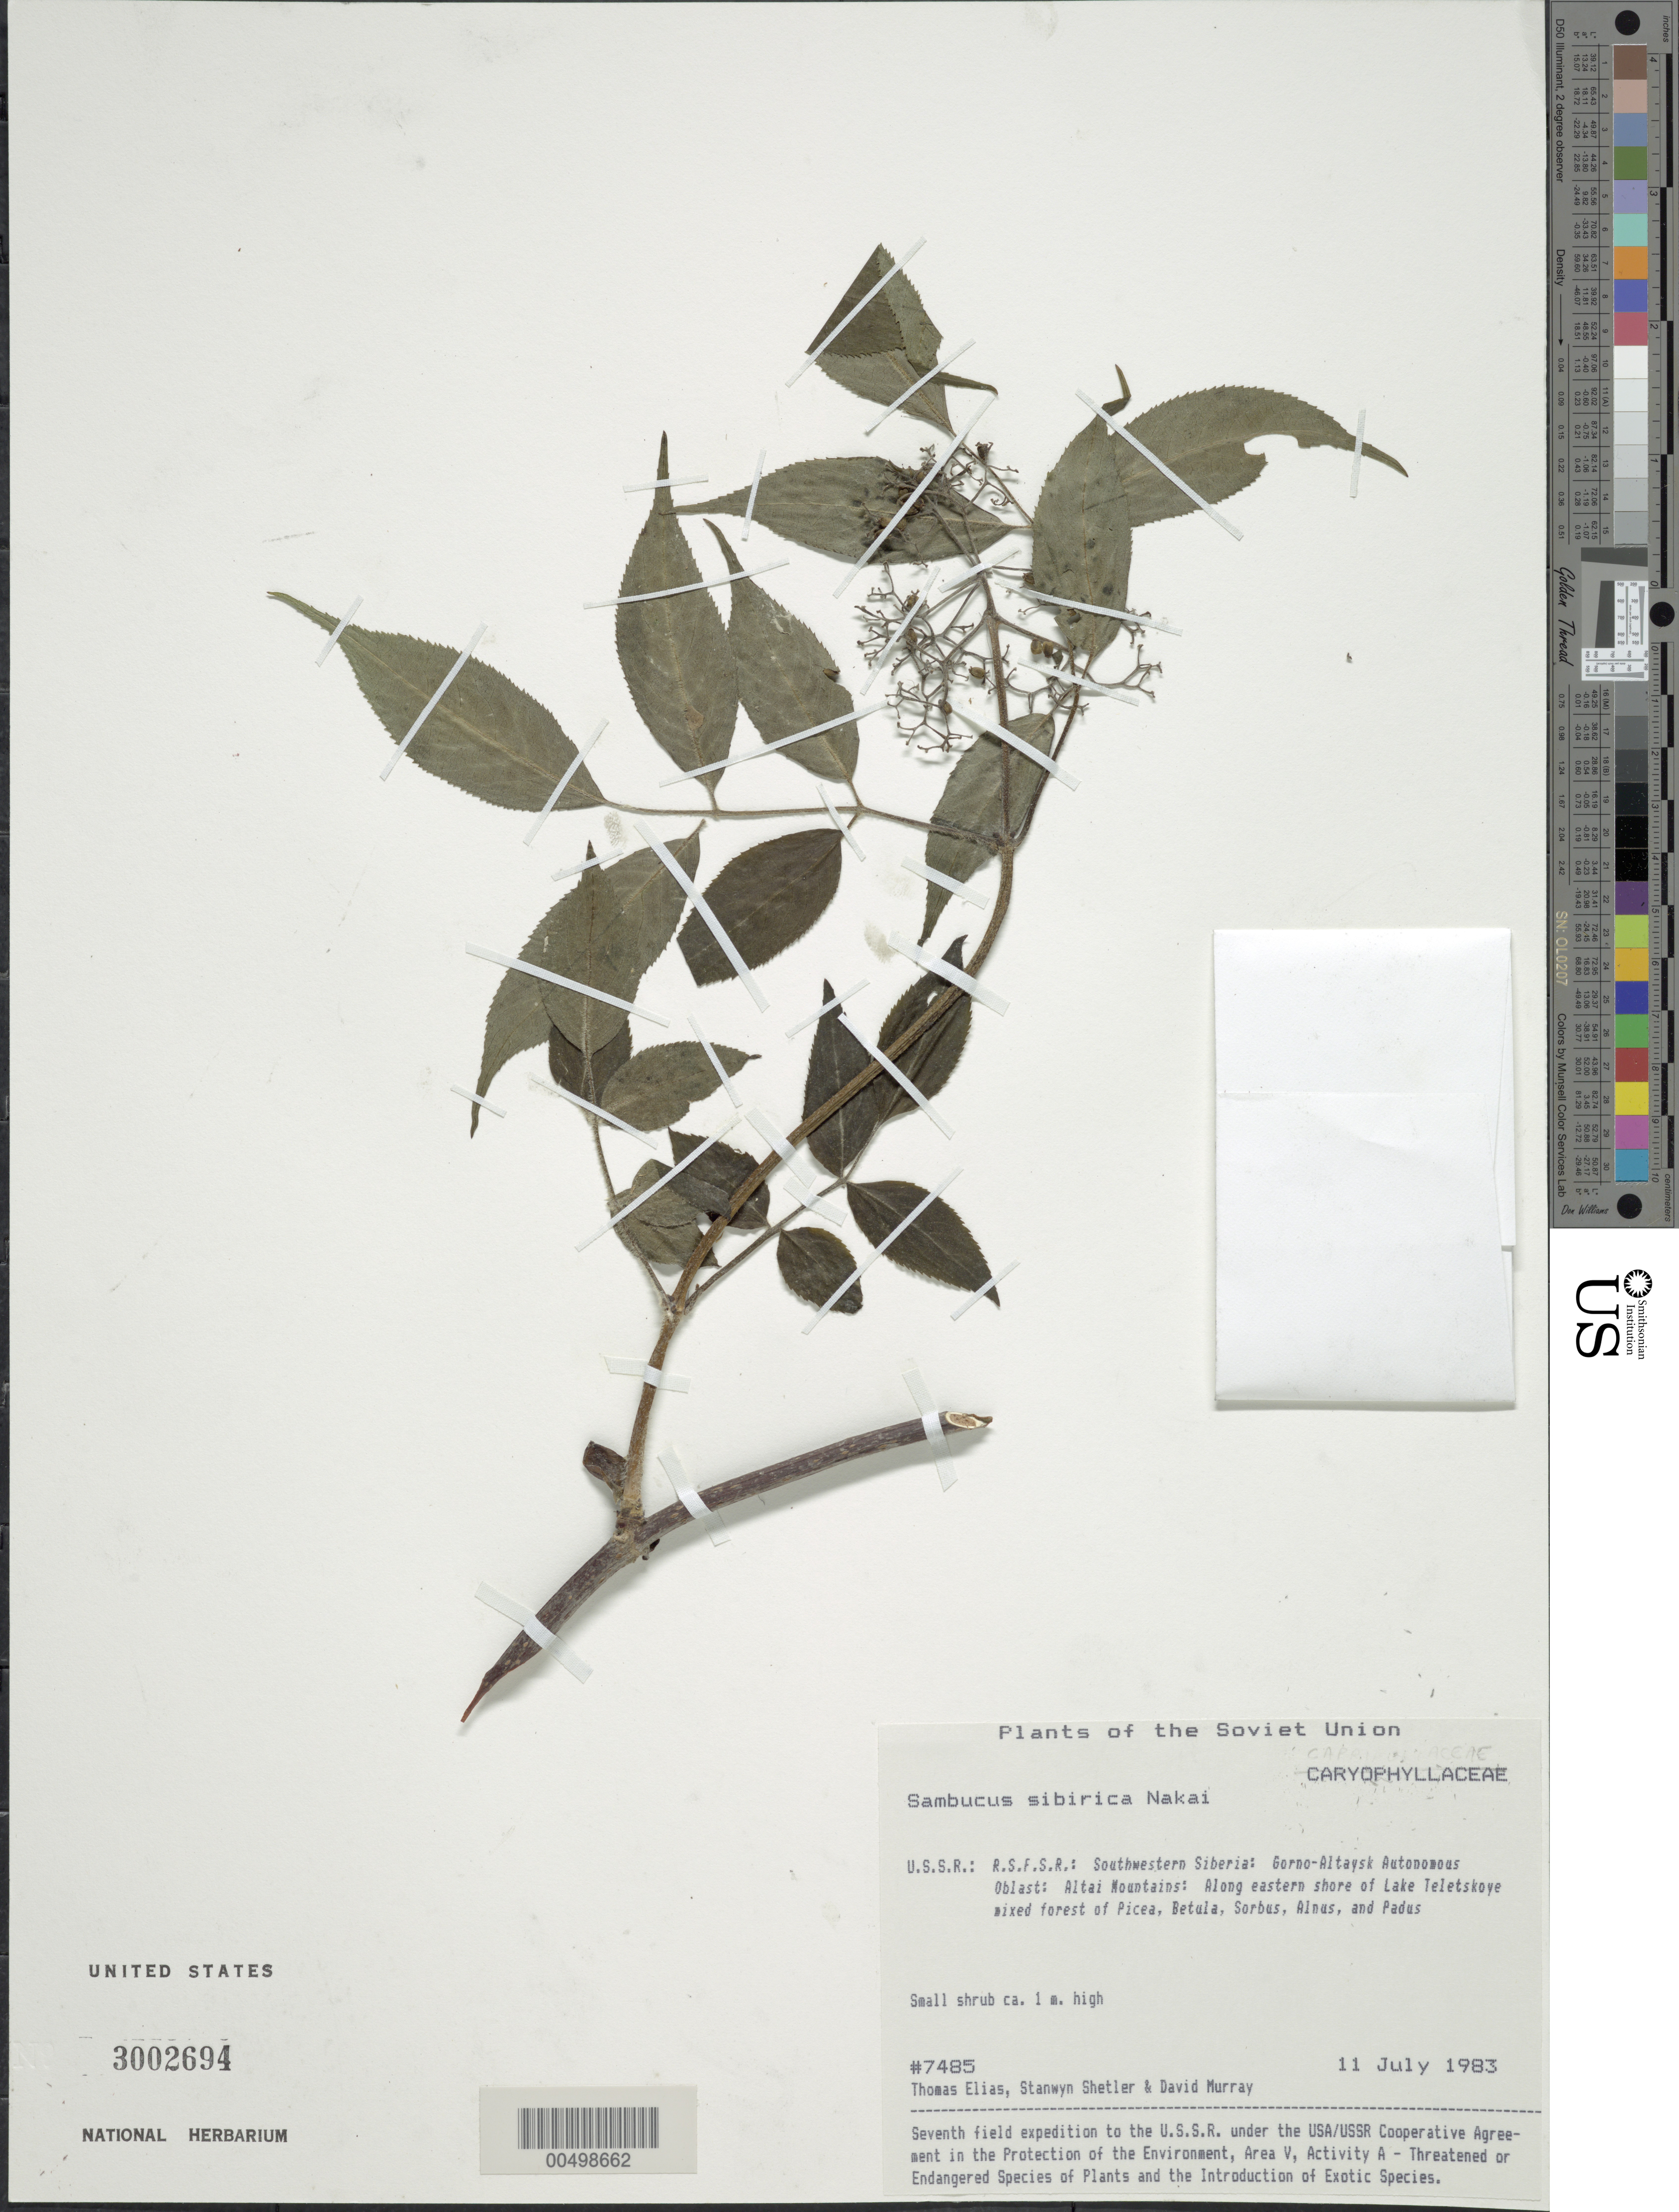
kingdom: Plantae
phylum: Tracheophyta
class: Magnoliopsida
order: Dipsacales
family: Viburnaceae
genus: Sambucus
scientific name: Sambucus sibirica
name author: Nakai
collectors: T. Elias, S. Shetler & D. F. Murray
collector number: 7485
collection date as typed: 11 Jul 1983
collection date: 1983-07-11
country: Russian Federation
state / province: Altai Republic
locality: Altai Mountains, along eastern shore of Lake Teletskoye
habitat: mixed forest of Picea, Betula, Sorbus, Alnus, and Padus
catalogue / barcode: US 3002694